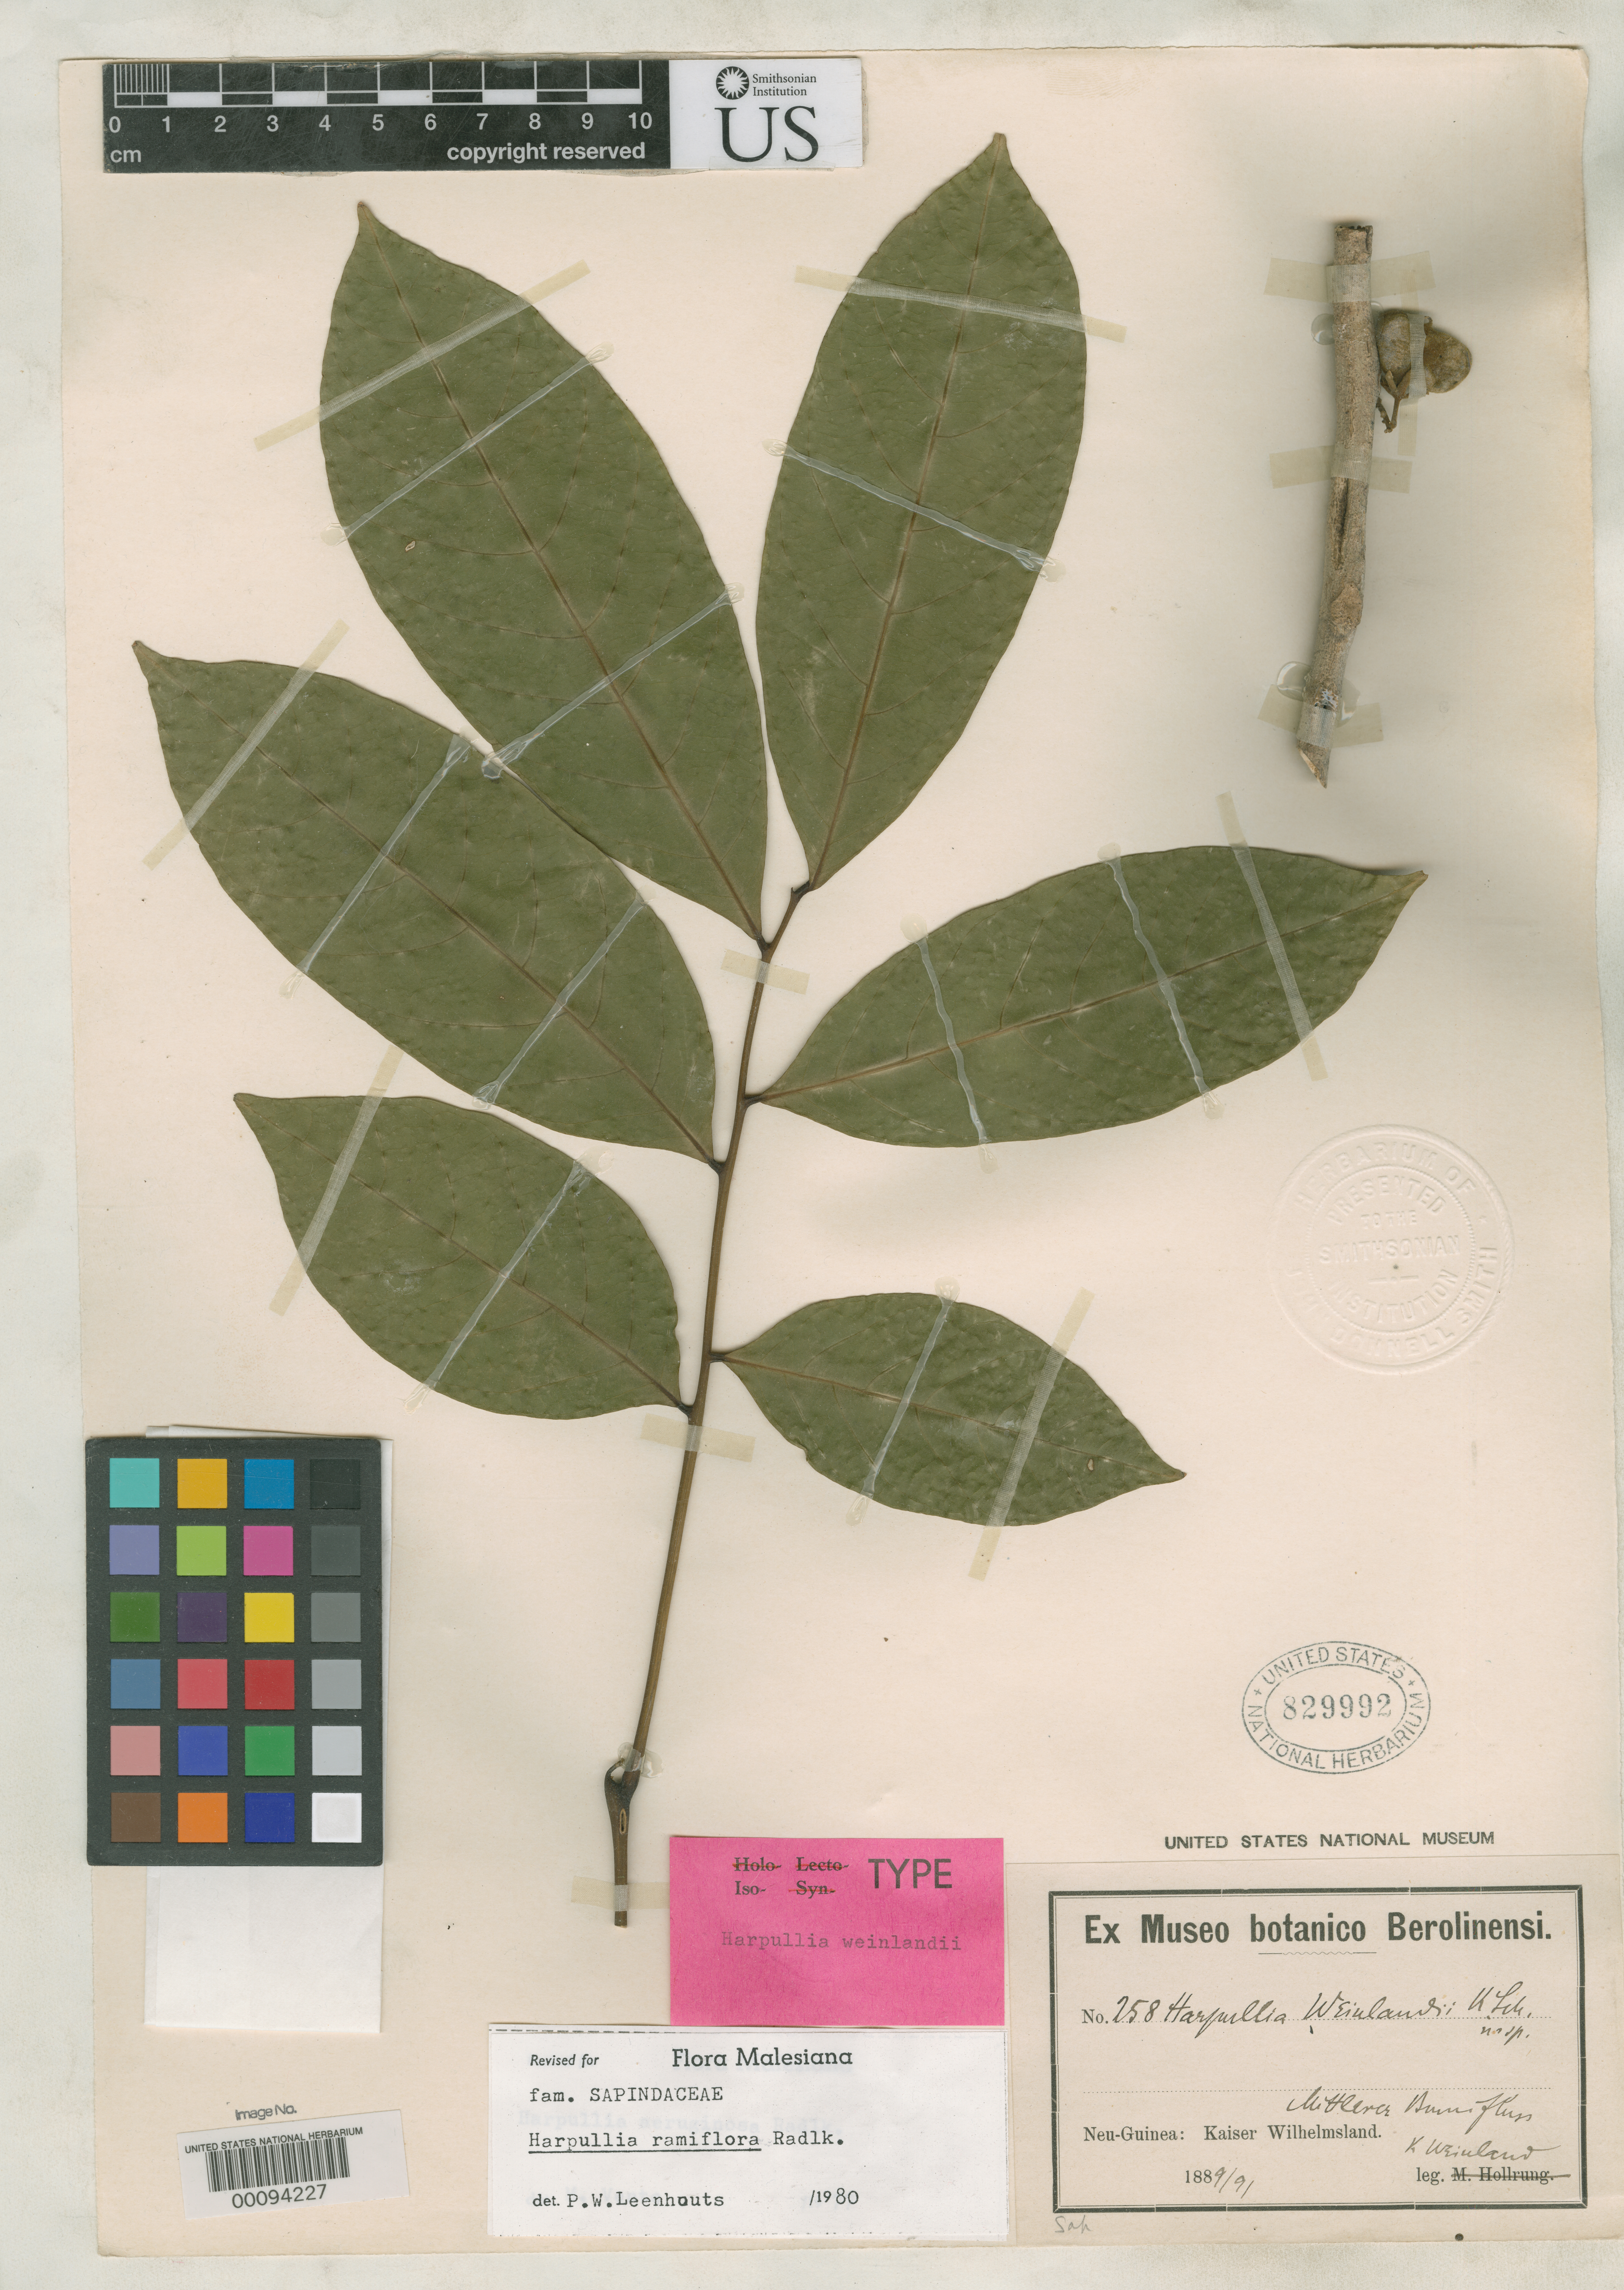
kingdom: Plantae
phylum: Tracheophyta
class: Magnoliopsida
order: Sapindales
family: Sapindaceae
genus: Harpullia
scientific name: Harpullia weinlandii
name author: K. Schum. in K. Schum. & Lauterb.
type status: Isotype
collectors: K. Weinland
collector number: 258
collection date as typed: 1889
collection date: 1889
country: Papua New Guinea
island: New Guinea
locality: Kaiser Wilhelmsland.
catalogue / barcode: US 829992